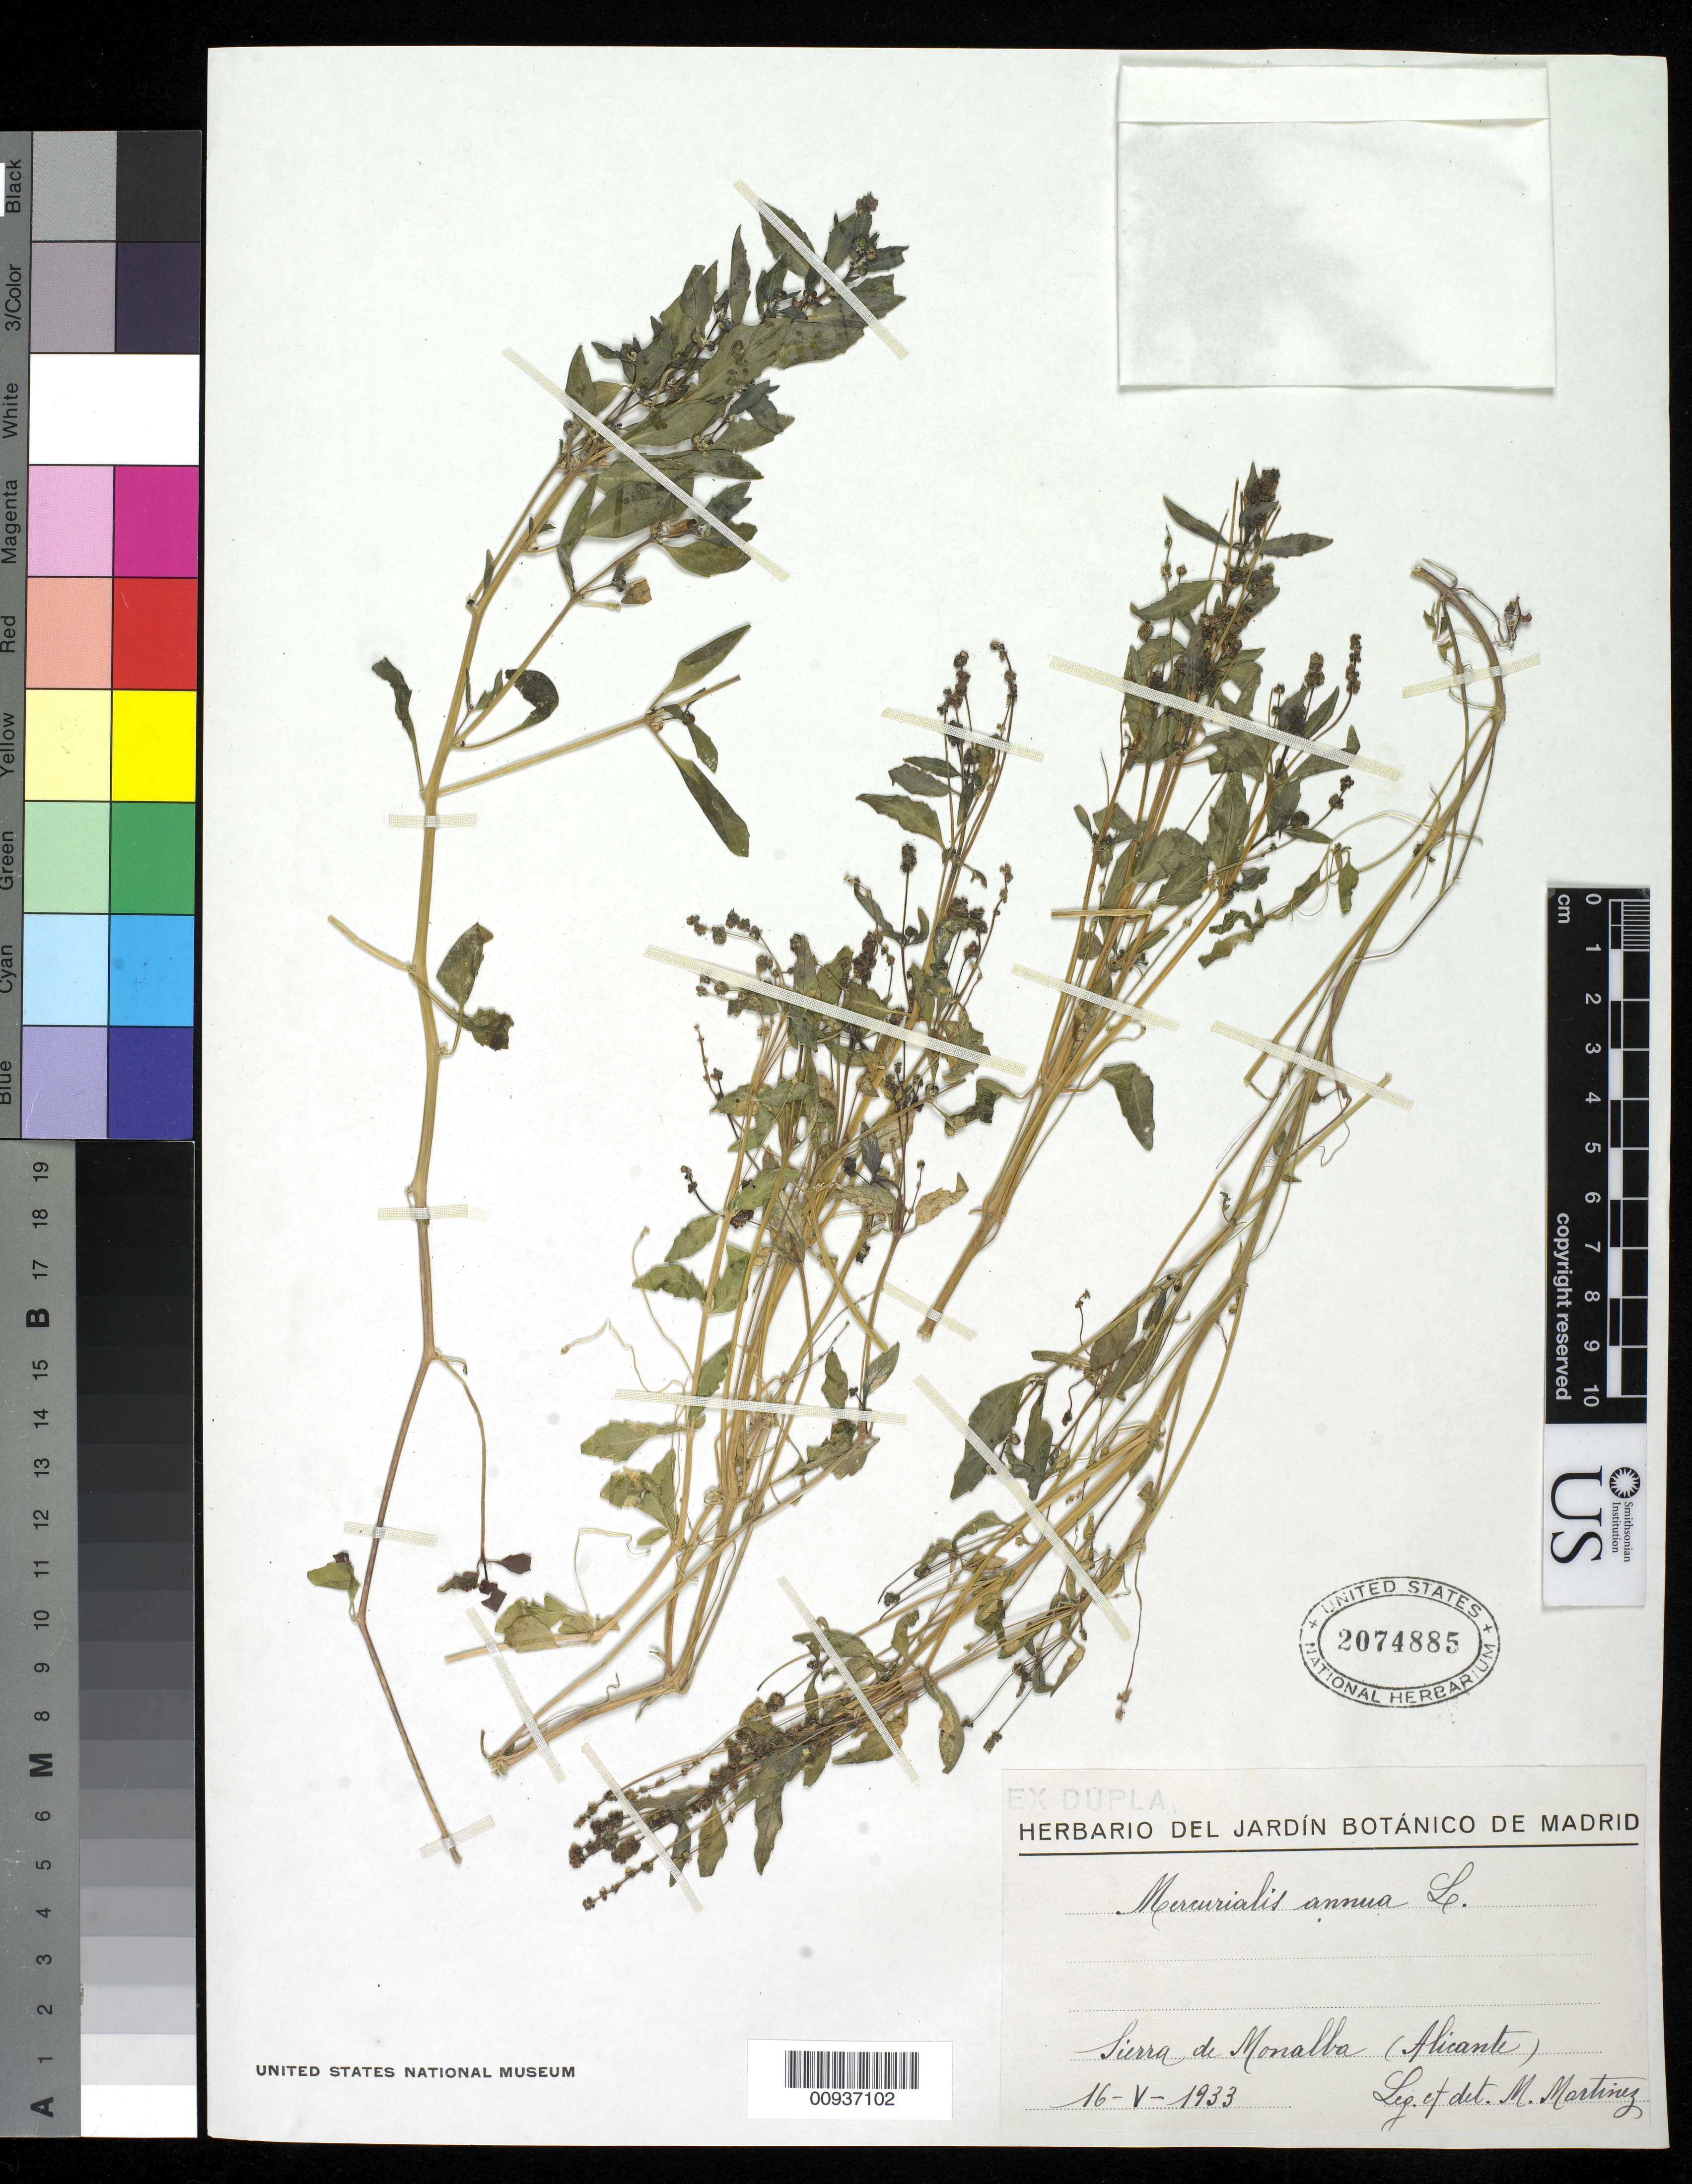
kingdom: Plantae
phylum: Tracheophyta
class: Magnoliopsida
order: Malpighiales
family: Euphorbiaceae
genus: Mercurialis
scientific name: Mercurialis annua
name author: L.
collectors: M. Martinez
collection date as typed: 16 May 1933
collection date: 1933-05-16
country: Spain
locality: Sierra de Monalba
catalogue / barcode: US 2074885